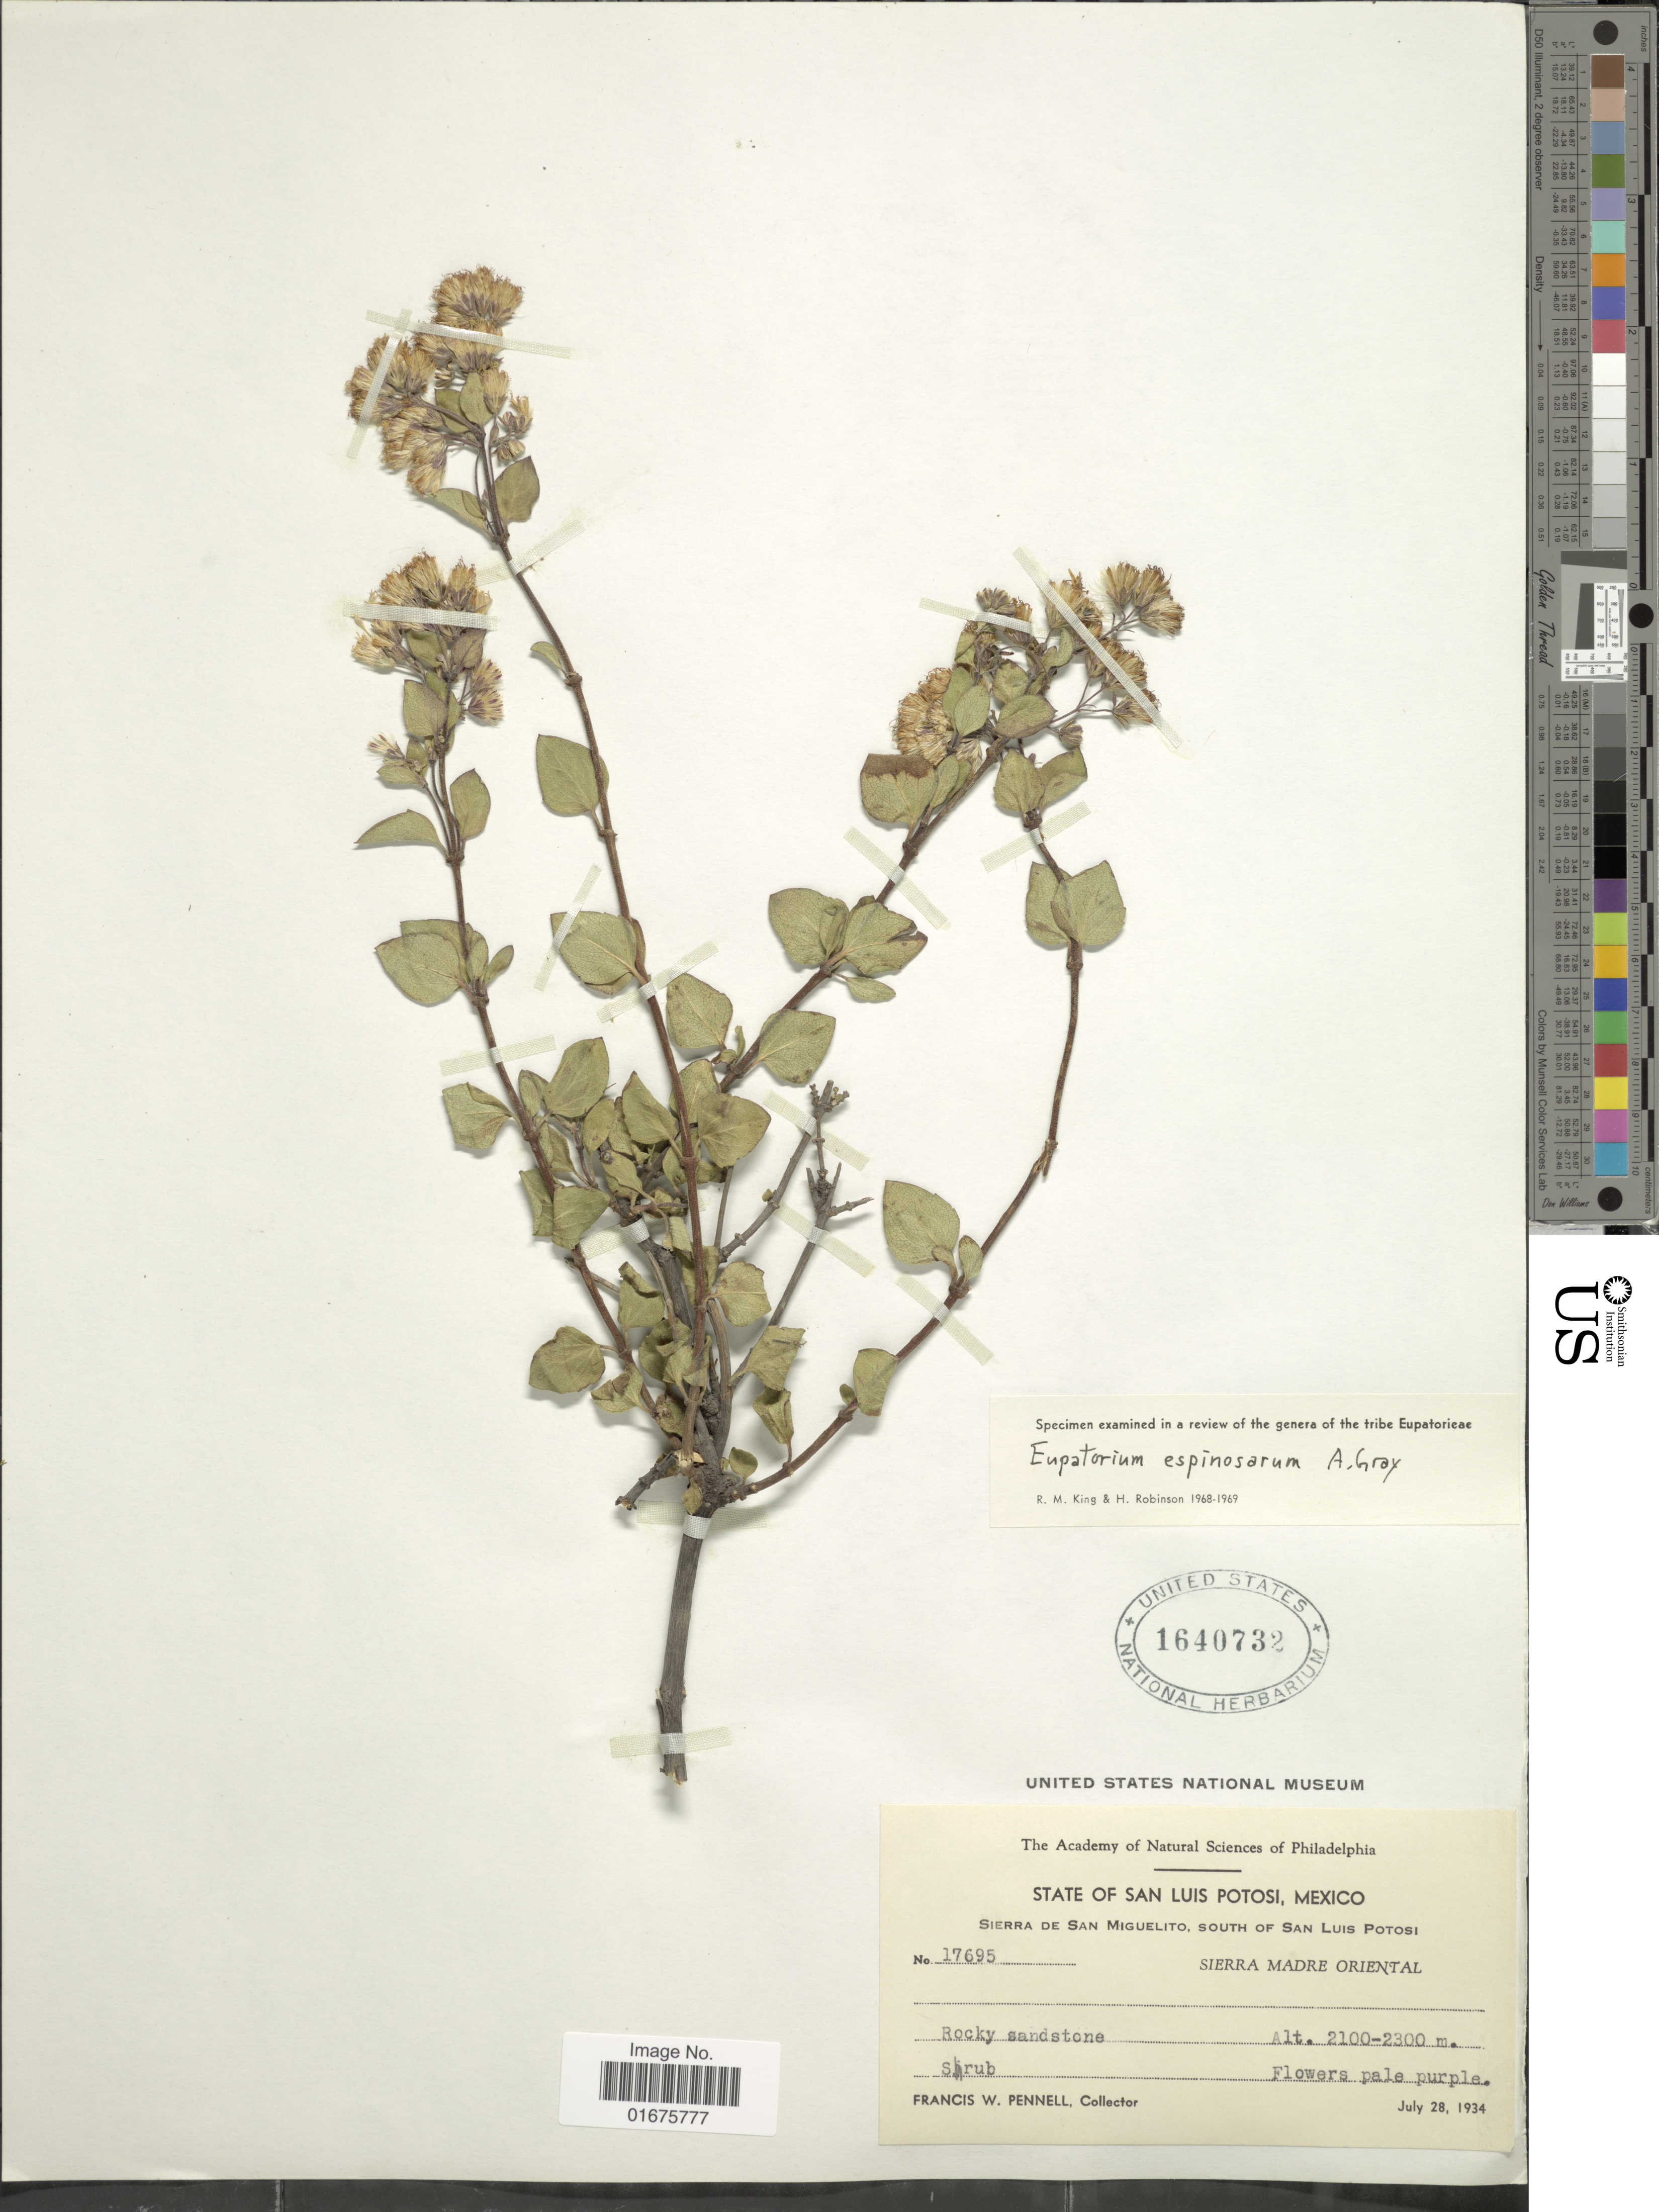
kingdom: Plantae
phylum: Tracheophyta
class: Magnoliopsida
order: Asterales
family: Asteraceae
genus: Ageratina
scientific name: Ageratina espinosarum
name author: (A. Gray) R.M. King & H. Rob.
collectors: F. W. Pennell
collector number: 17695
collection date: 1934-07-28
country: Mexico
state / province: San Luis Potosí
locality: Sierra de San Miguelito, South of San Luis Potosi, Sierra Madre Oriental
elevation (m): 2100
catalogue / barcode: US 1640732